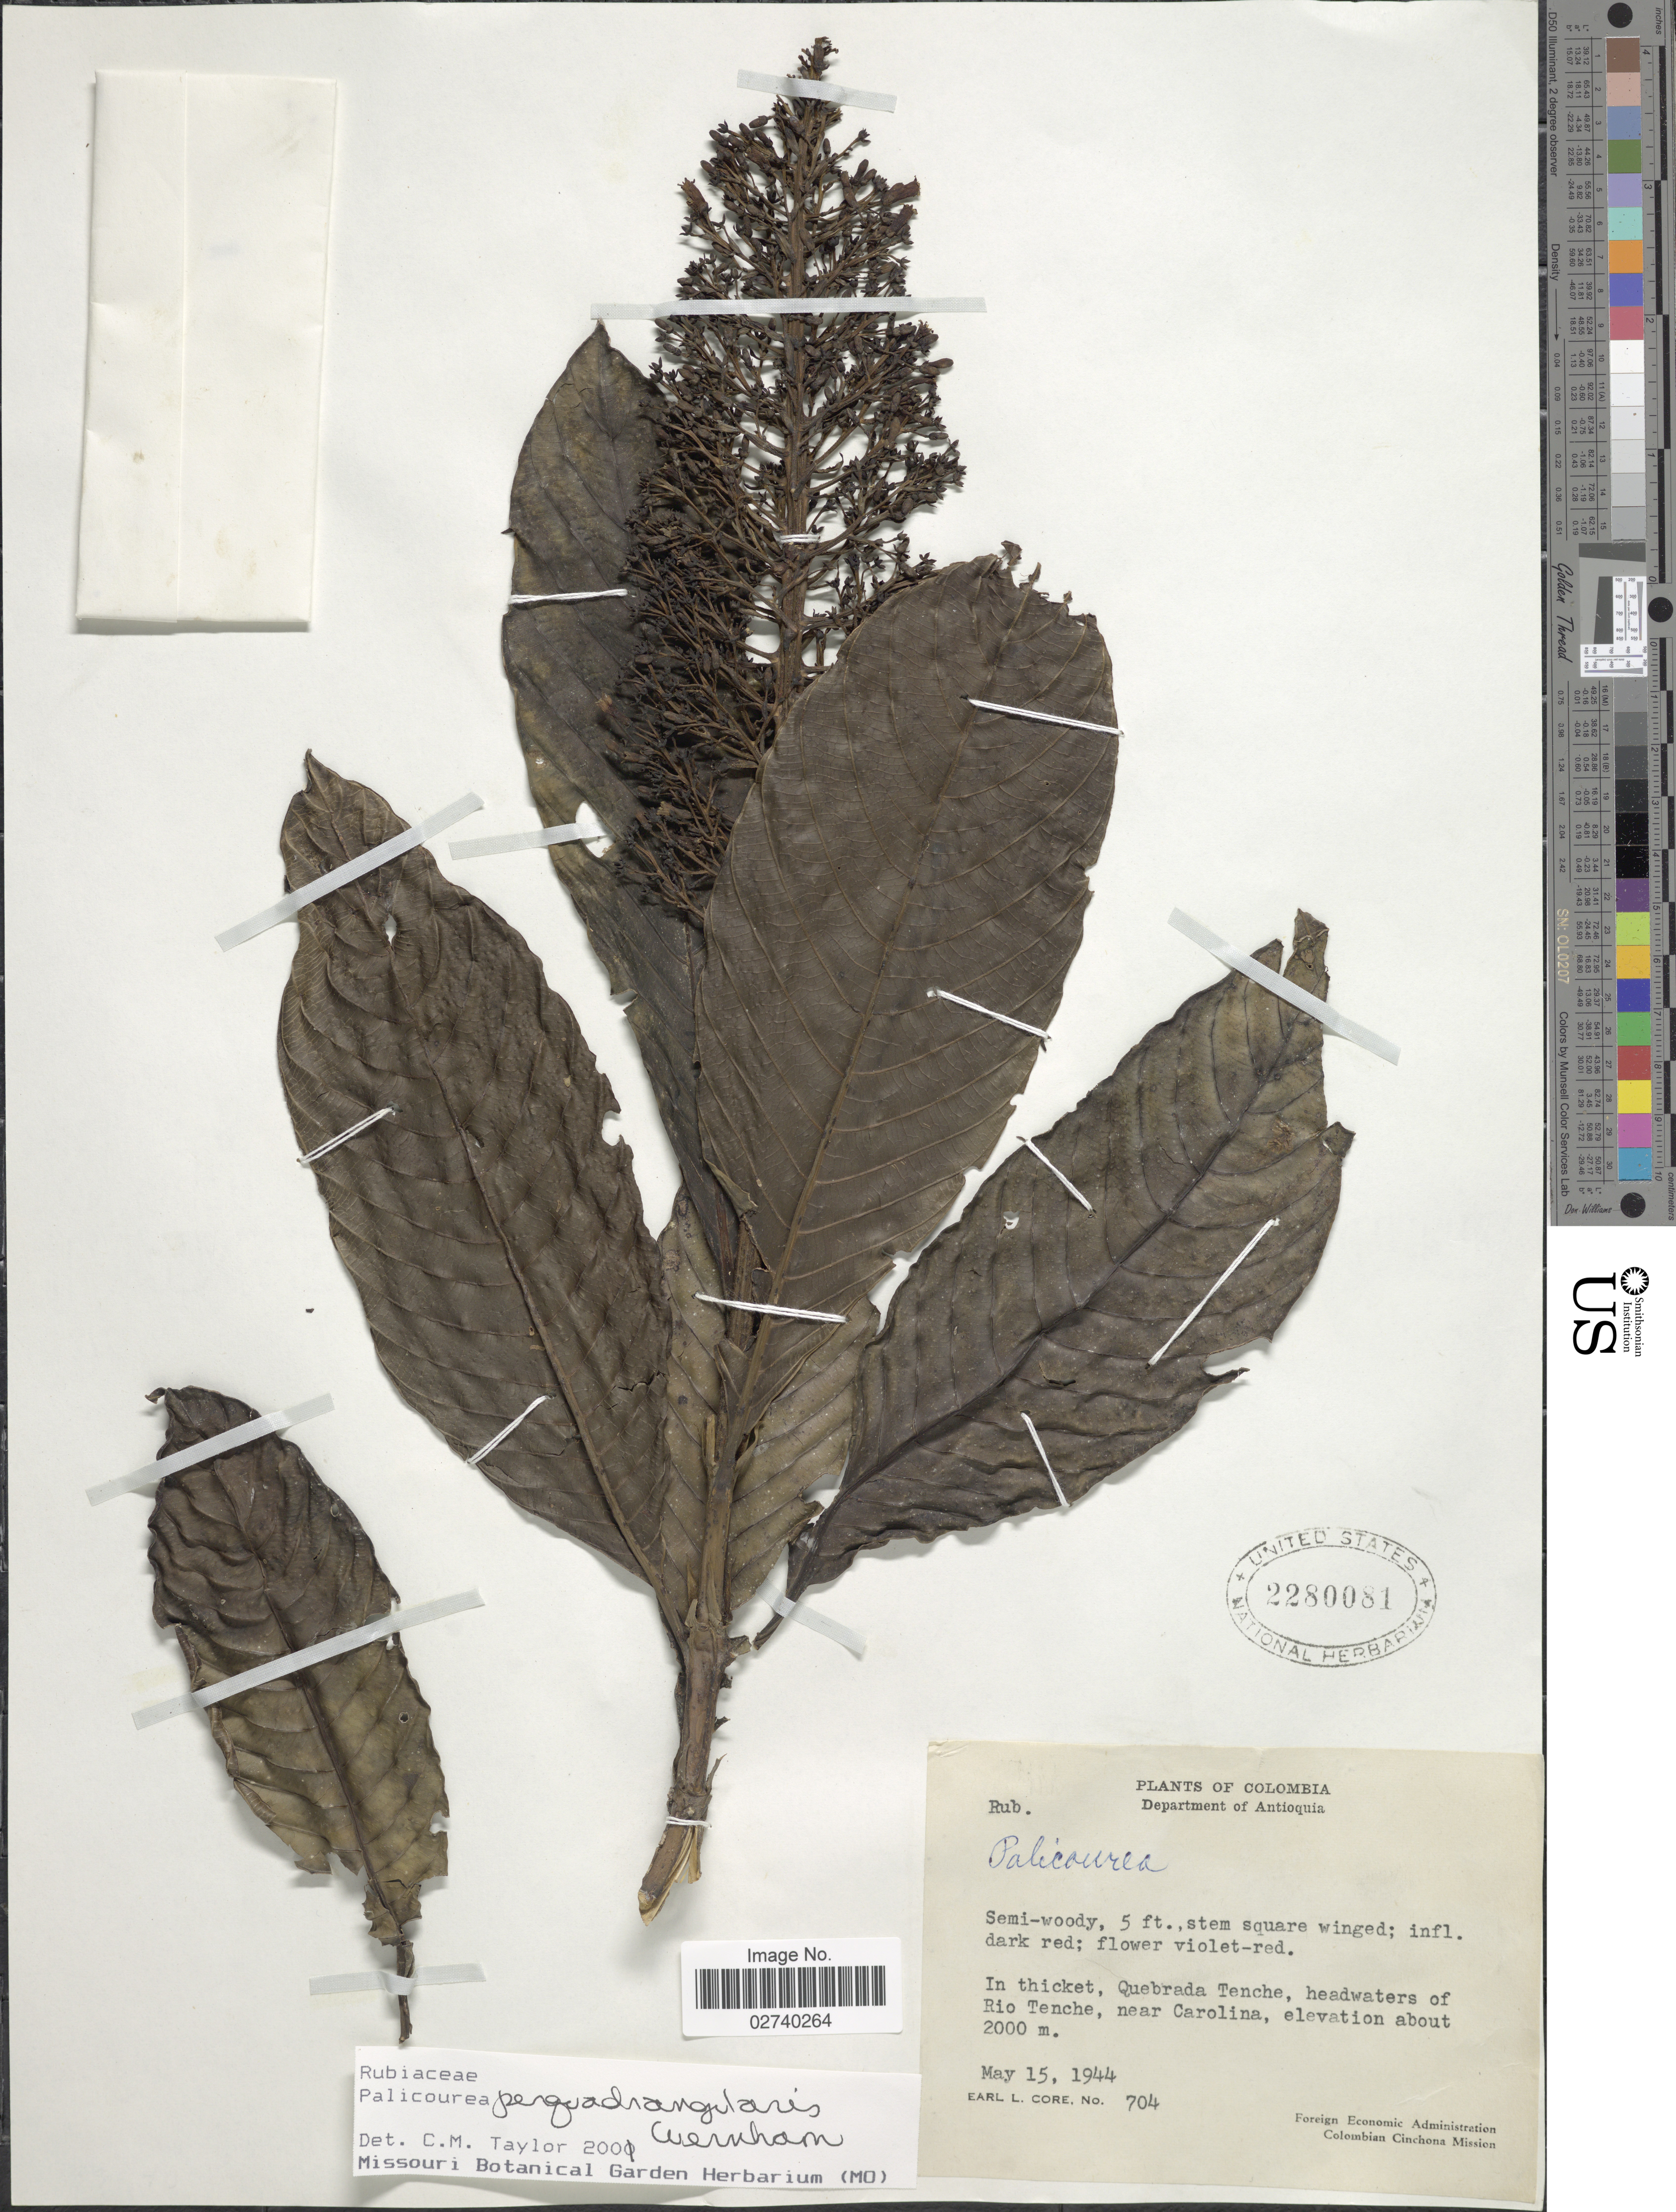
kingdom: Plantae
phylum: Tracheophyta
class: Magnoliopsida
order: Gentianales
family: Rubiaceae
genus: Palicourea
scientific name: Palicourea perquadrangularis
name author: Wernham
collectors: E. L. Core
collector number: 704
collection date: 1944-05-15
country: Colombia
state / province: Antioquia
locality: In thicket, Quebrada Tenche, headwaters of Rio Tenche, near Carolina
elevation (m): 2000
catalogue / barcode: US 2280081